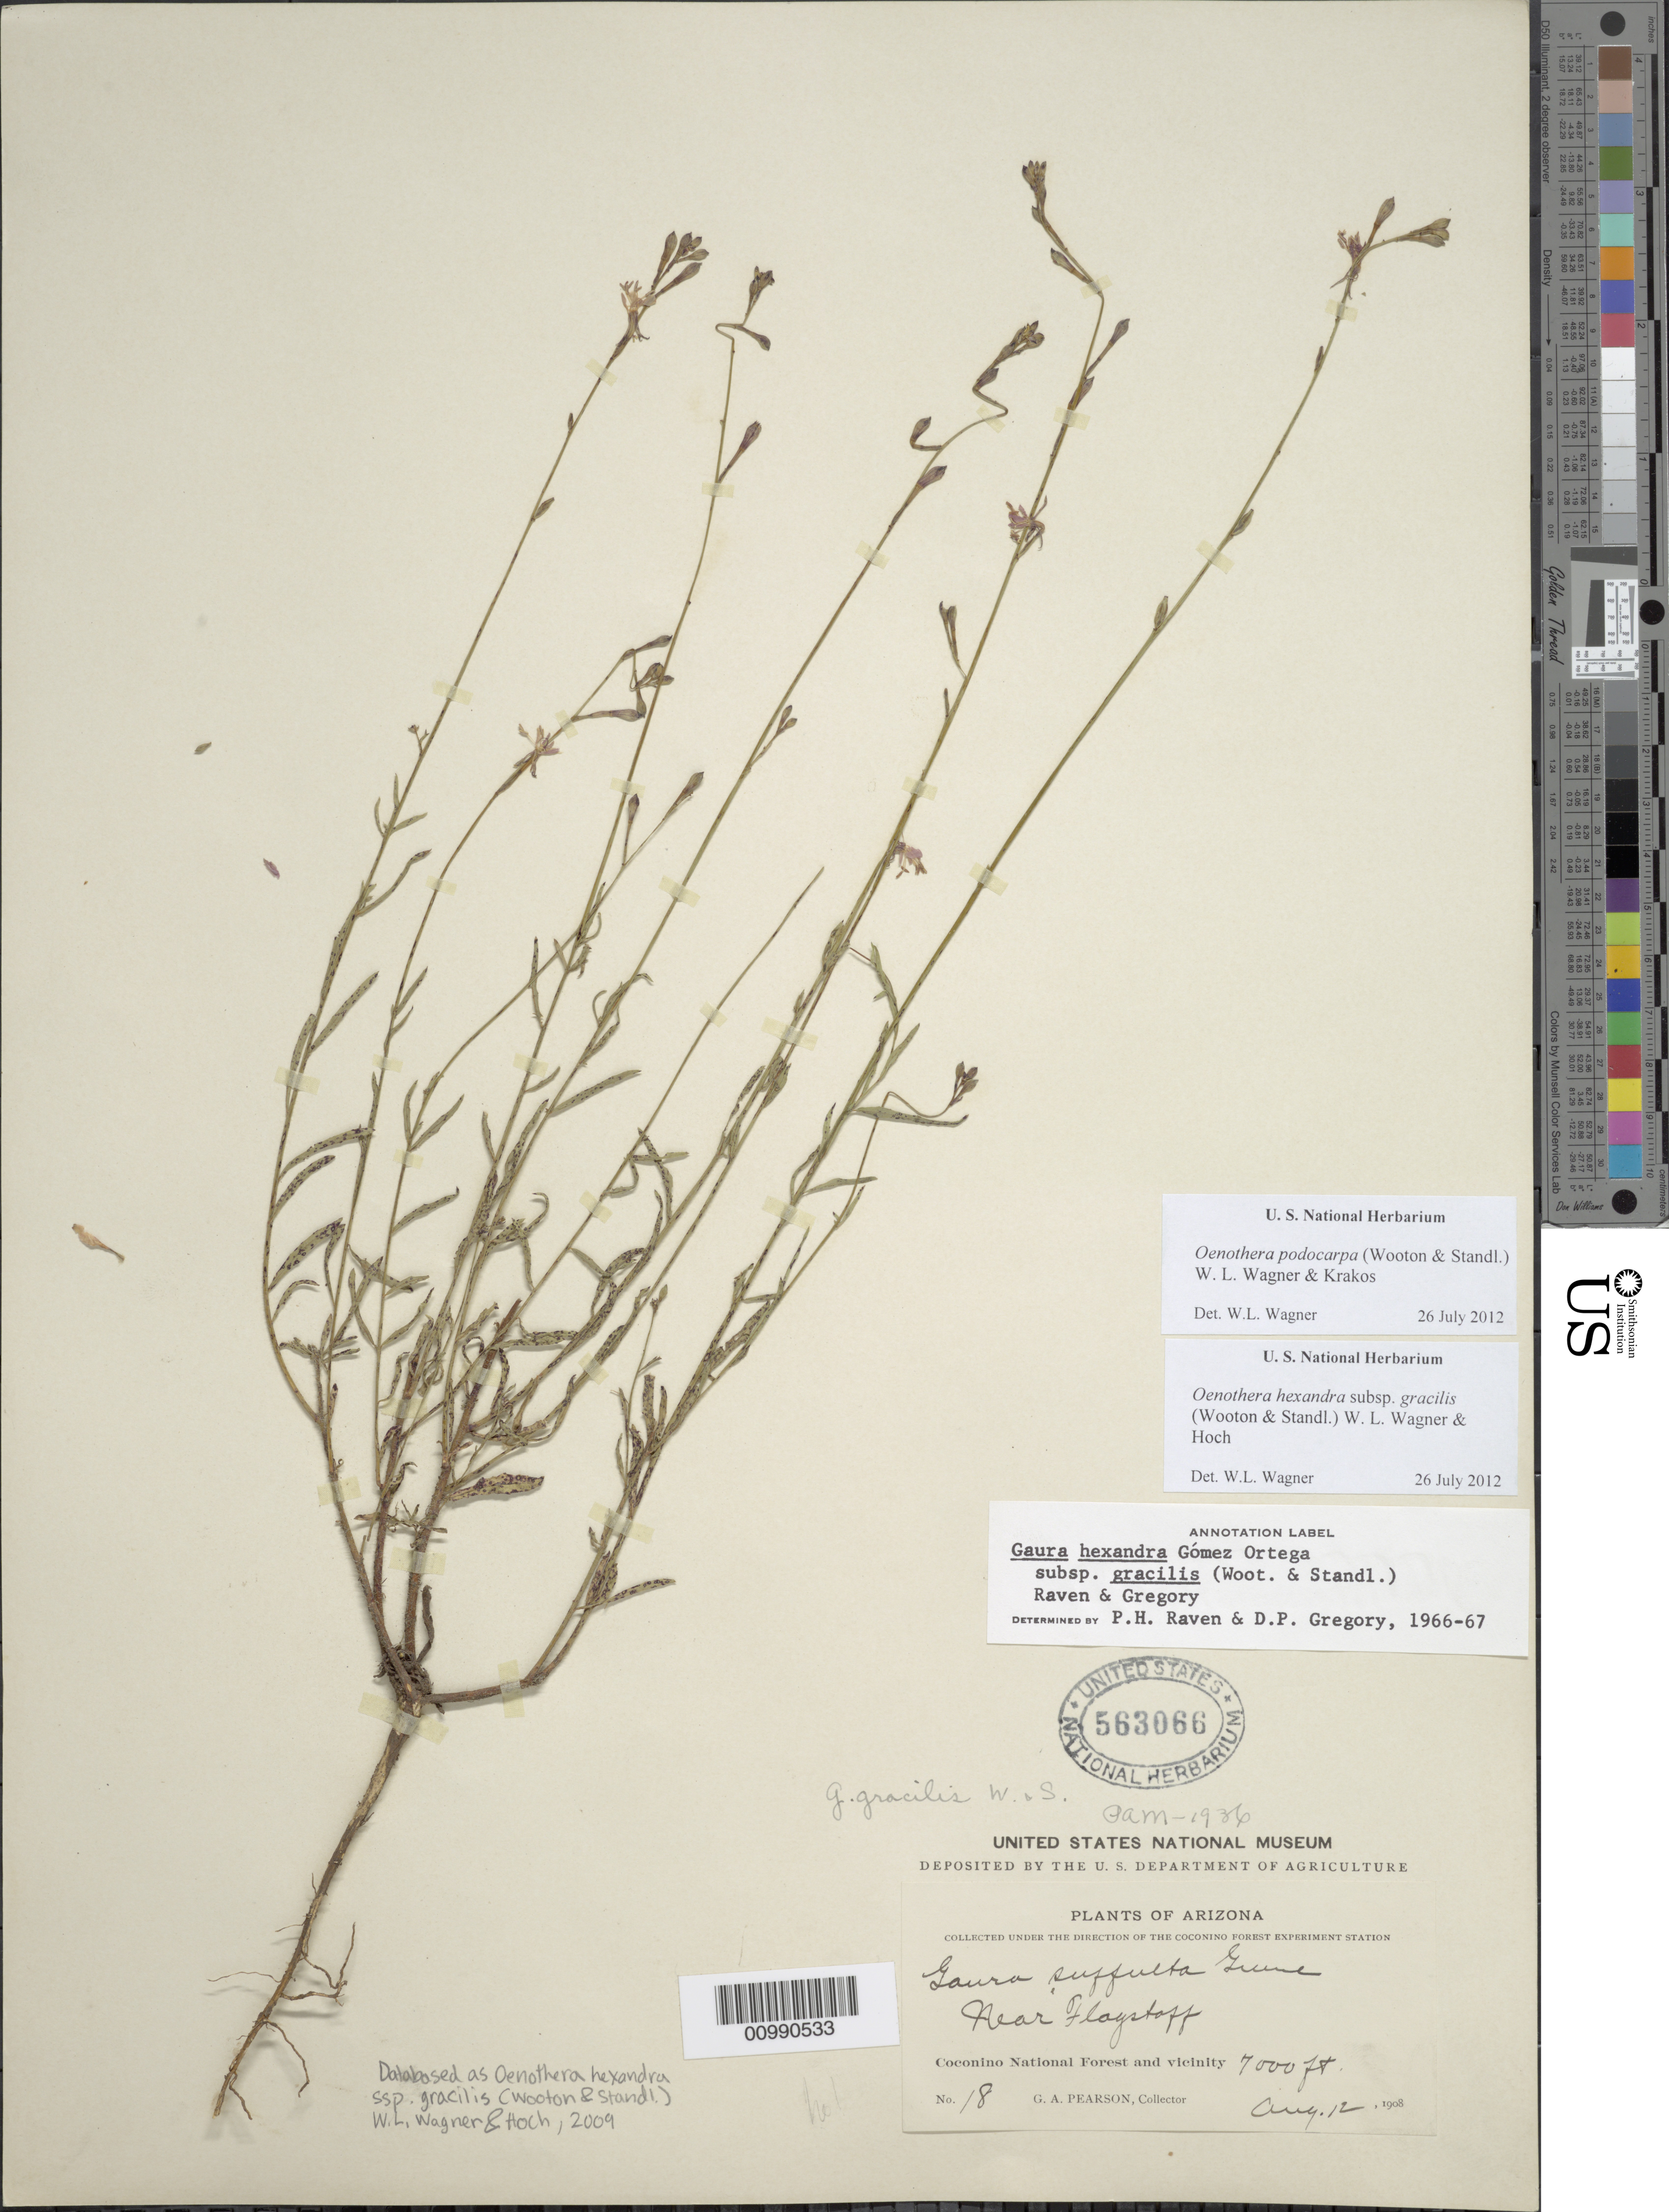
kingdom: Plantae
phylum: Tracheophyta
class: Magnoliopsida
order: Myrtales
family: Onagraceae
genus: Oenothera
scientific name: Oenothera podocarpa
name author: (Wooton & Standl.) Krakos & W.L. Wagner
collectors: G. A. Pearson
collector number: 18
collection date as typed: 12 Aug 1908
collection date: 1908-08-12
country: United States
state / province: Arizona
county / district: Coconino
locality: Coconino National Forest; Near Flagstaff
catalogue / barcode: US 563066